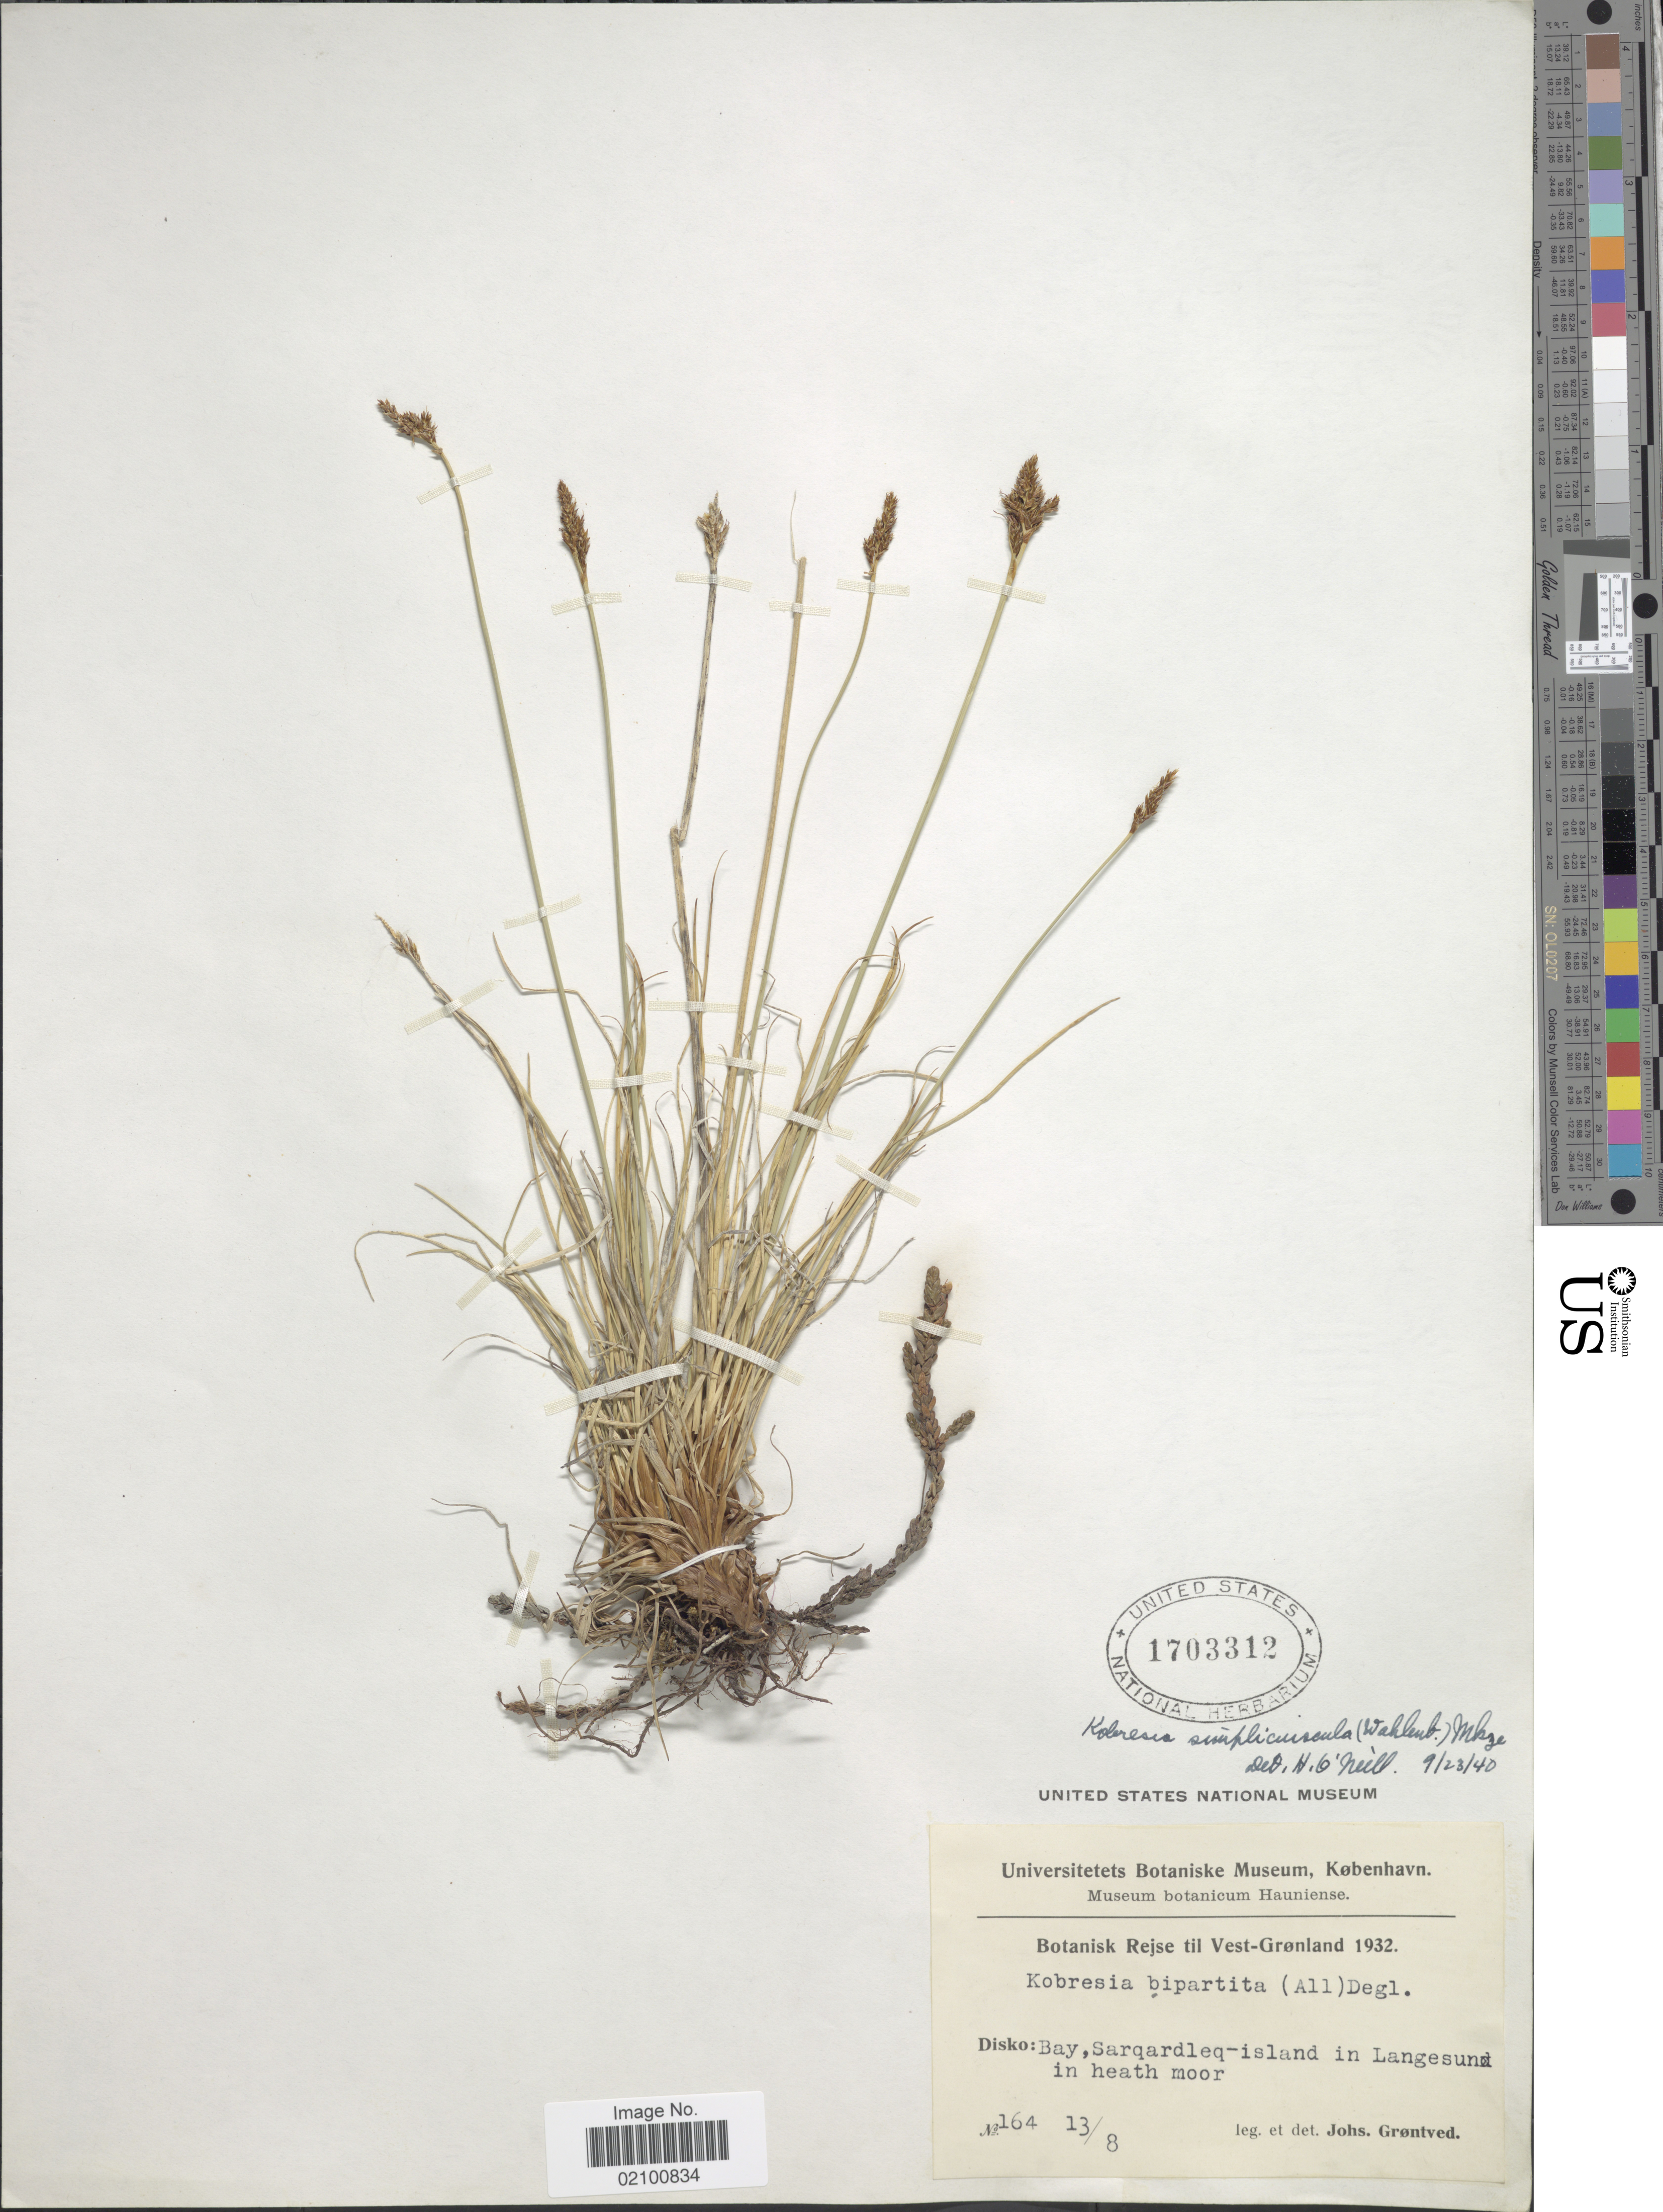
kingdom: Plantae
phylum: Tracheophyta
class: Liliopsida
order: Poales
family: Cyperaceae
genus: Carex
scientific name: Carex simpliciuscula subsp. simpliciuscula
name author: Wahlenb.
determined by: Strong, M. T., (US), Smithsonian Institution - National Museum of Natural History (UNITED STATES)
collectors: J. Grontved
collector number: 164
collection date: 1932-08-13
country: Greenland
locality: Vest-Gronland, Disko, Bay, Sarqardleq-island in Langesund in heath moor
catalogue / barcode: US 1703312